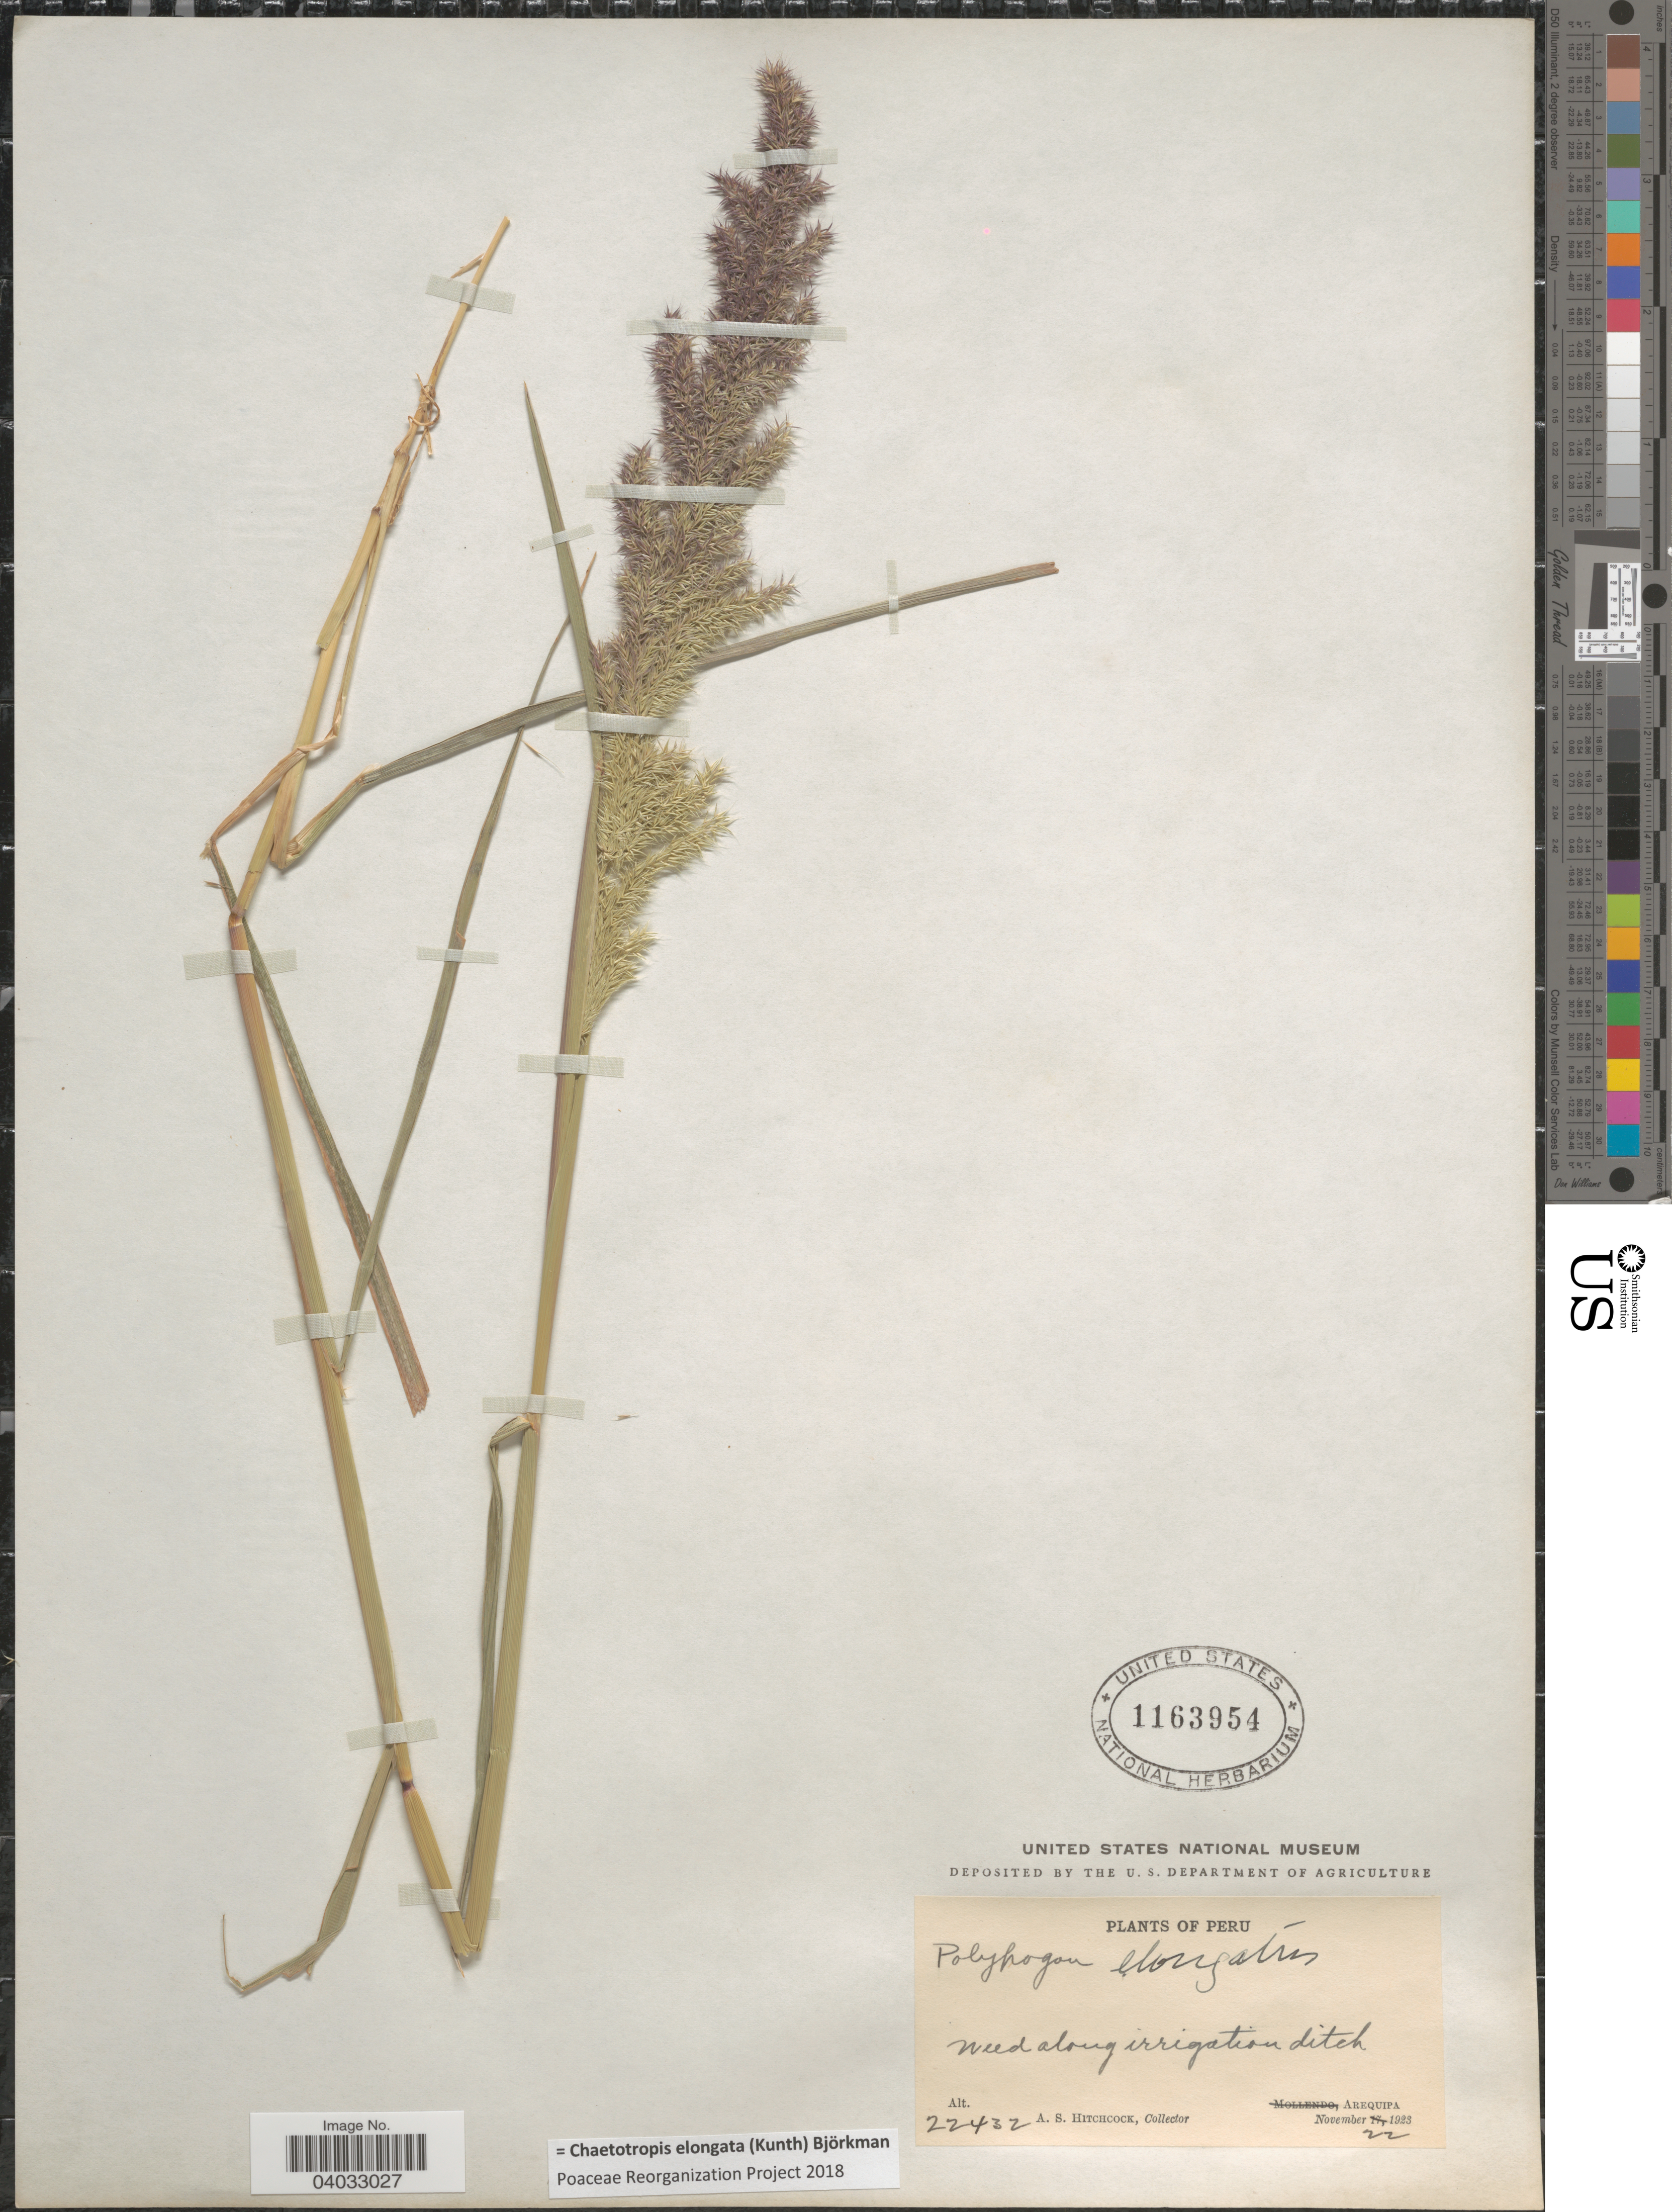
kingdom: Plantae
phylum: Tracheophyta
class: Liliopsida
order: Poales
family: Poaceae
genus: Chaetotropis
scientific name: Chaetotropis elongata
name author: (Kunth) Björkman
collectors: A. S. Hitchcock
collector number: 22432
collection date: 1923-11-22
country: Peru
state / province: Arequipa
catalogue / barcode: US 1163954